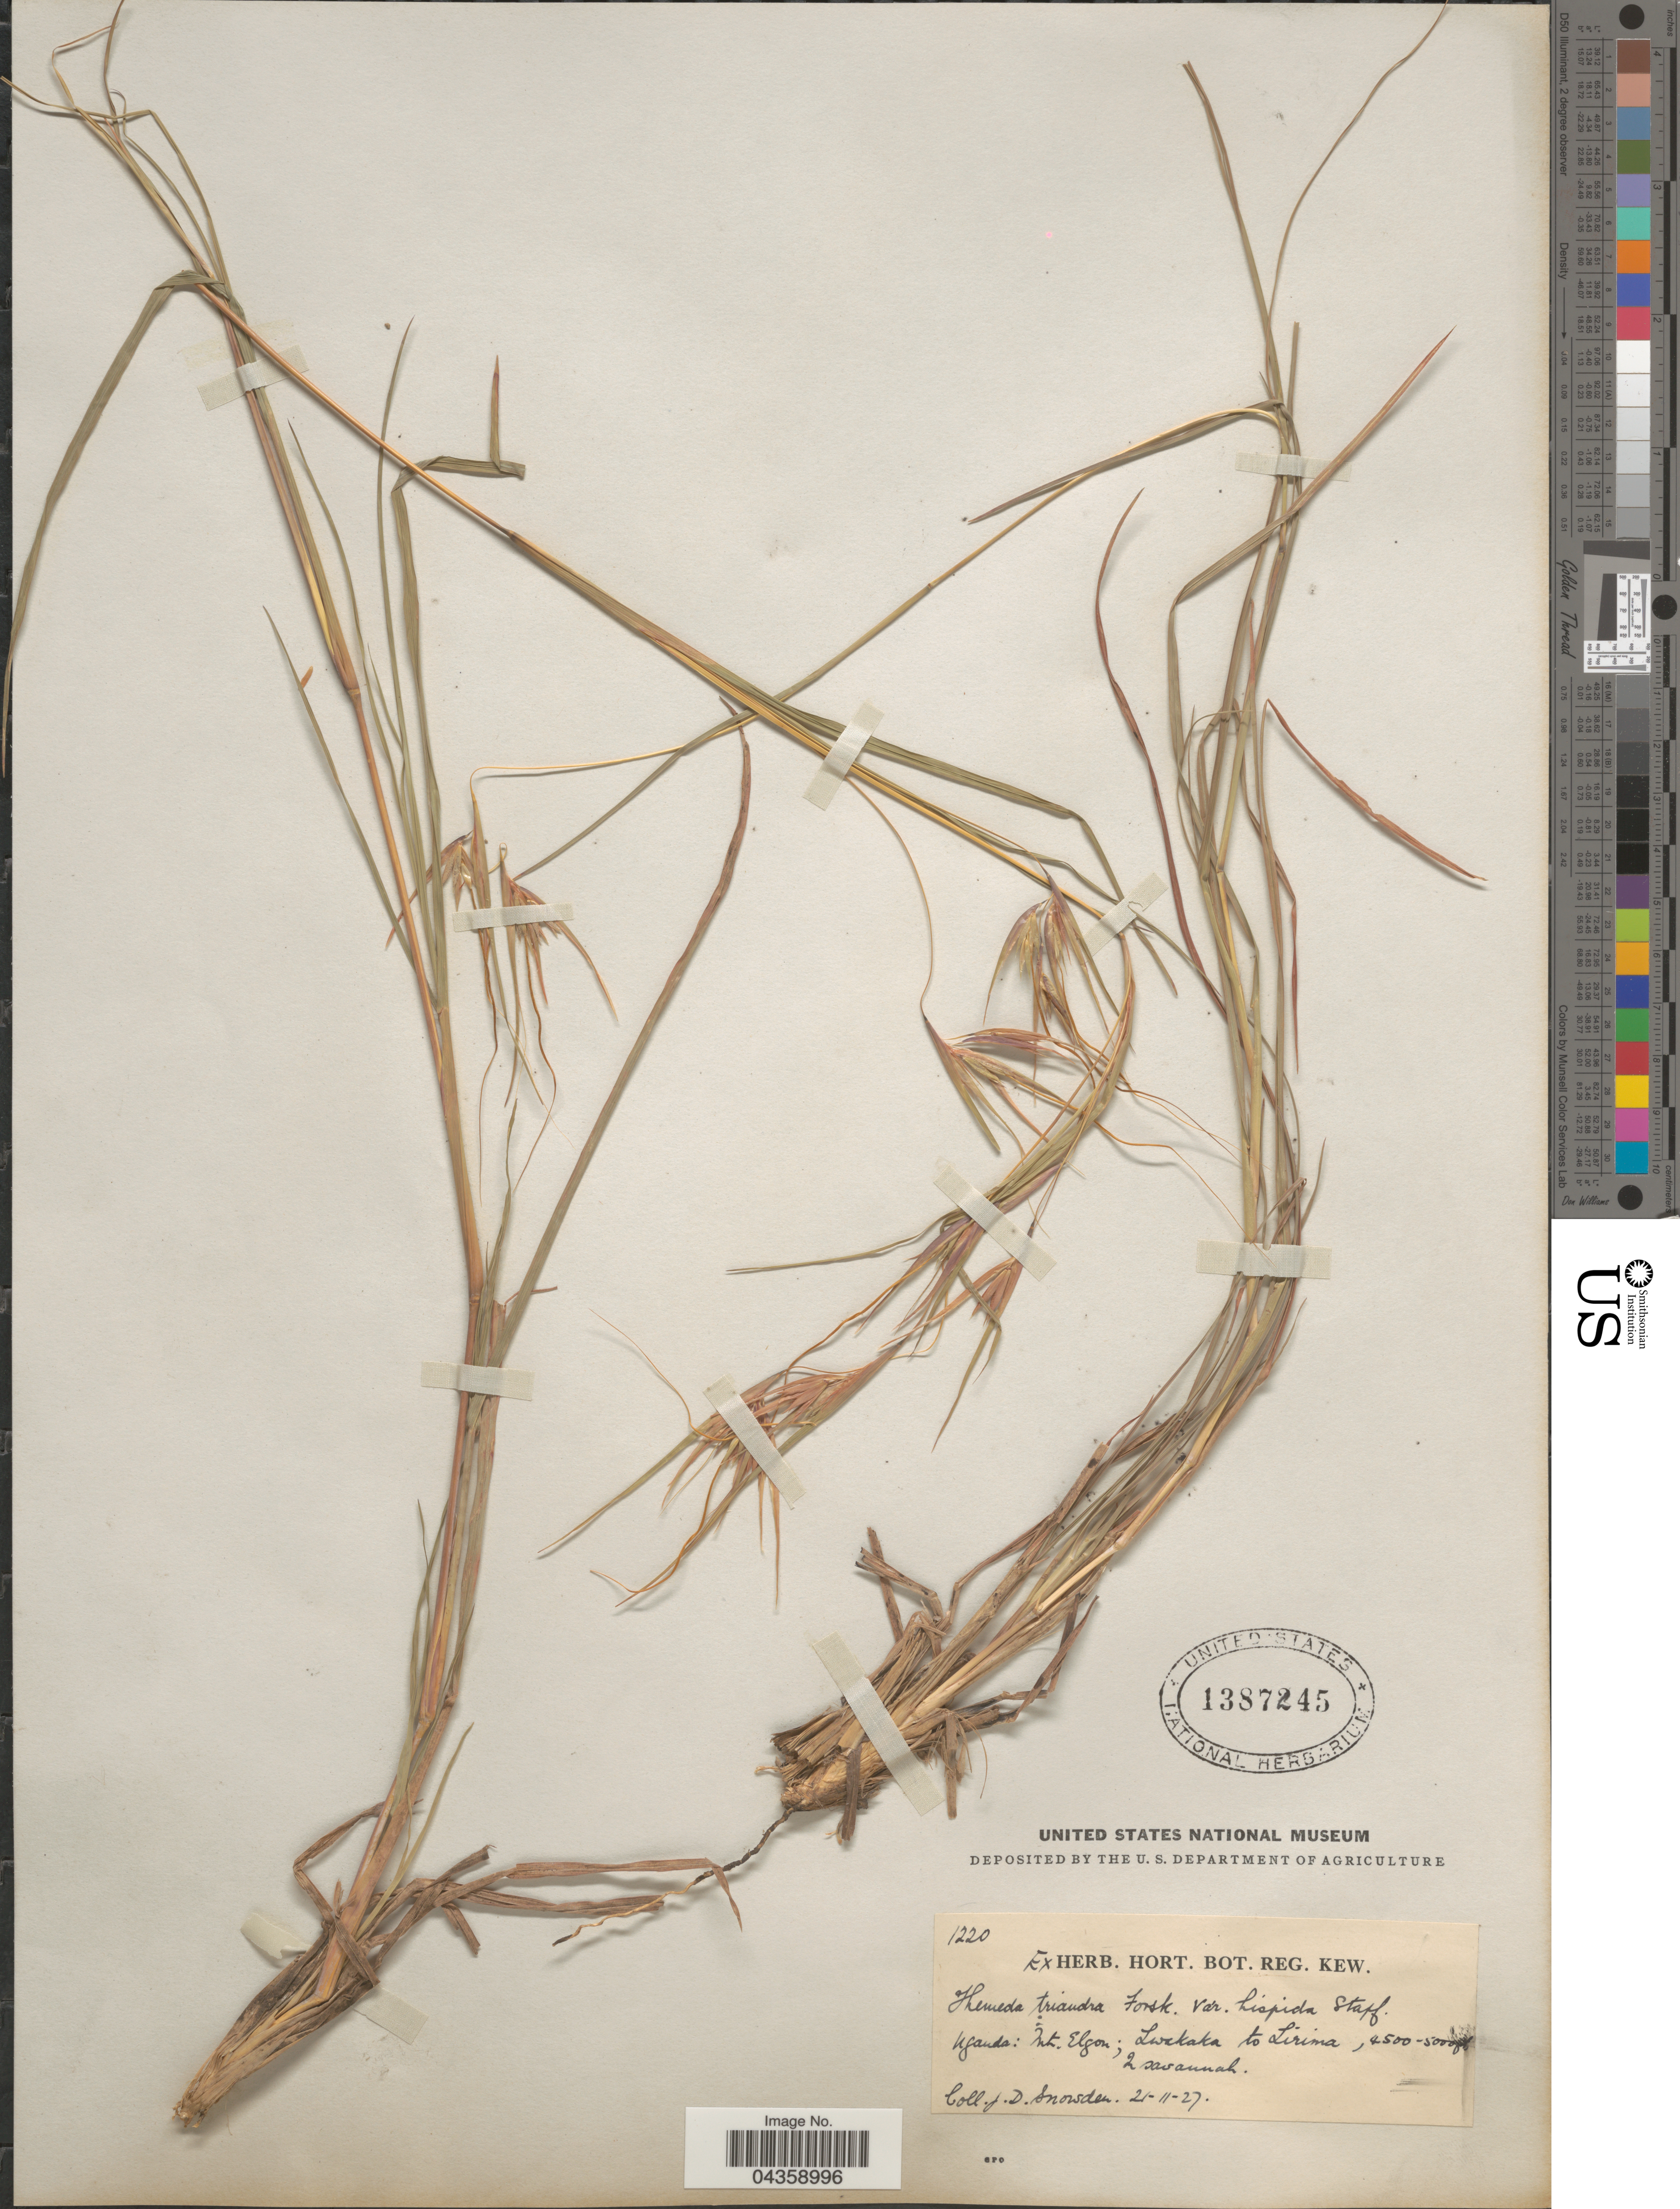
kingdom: Plantae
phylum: Tracheophyta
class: Liliopsida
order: Poales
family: Poaceae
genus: Themeda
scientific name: Themeda triandra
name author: Forssk.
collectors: J. Snowden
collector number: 1220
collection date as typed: Transcribed d/m/y: 21/11/27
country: Uganda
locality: Mt. Elgon; Lwakaka to Lirima.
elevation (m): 1372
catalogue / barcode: US 1387245